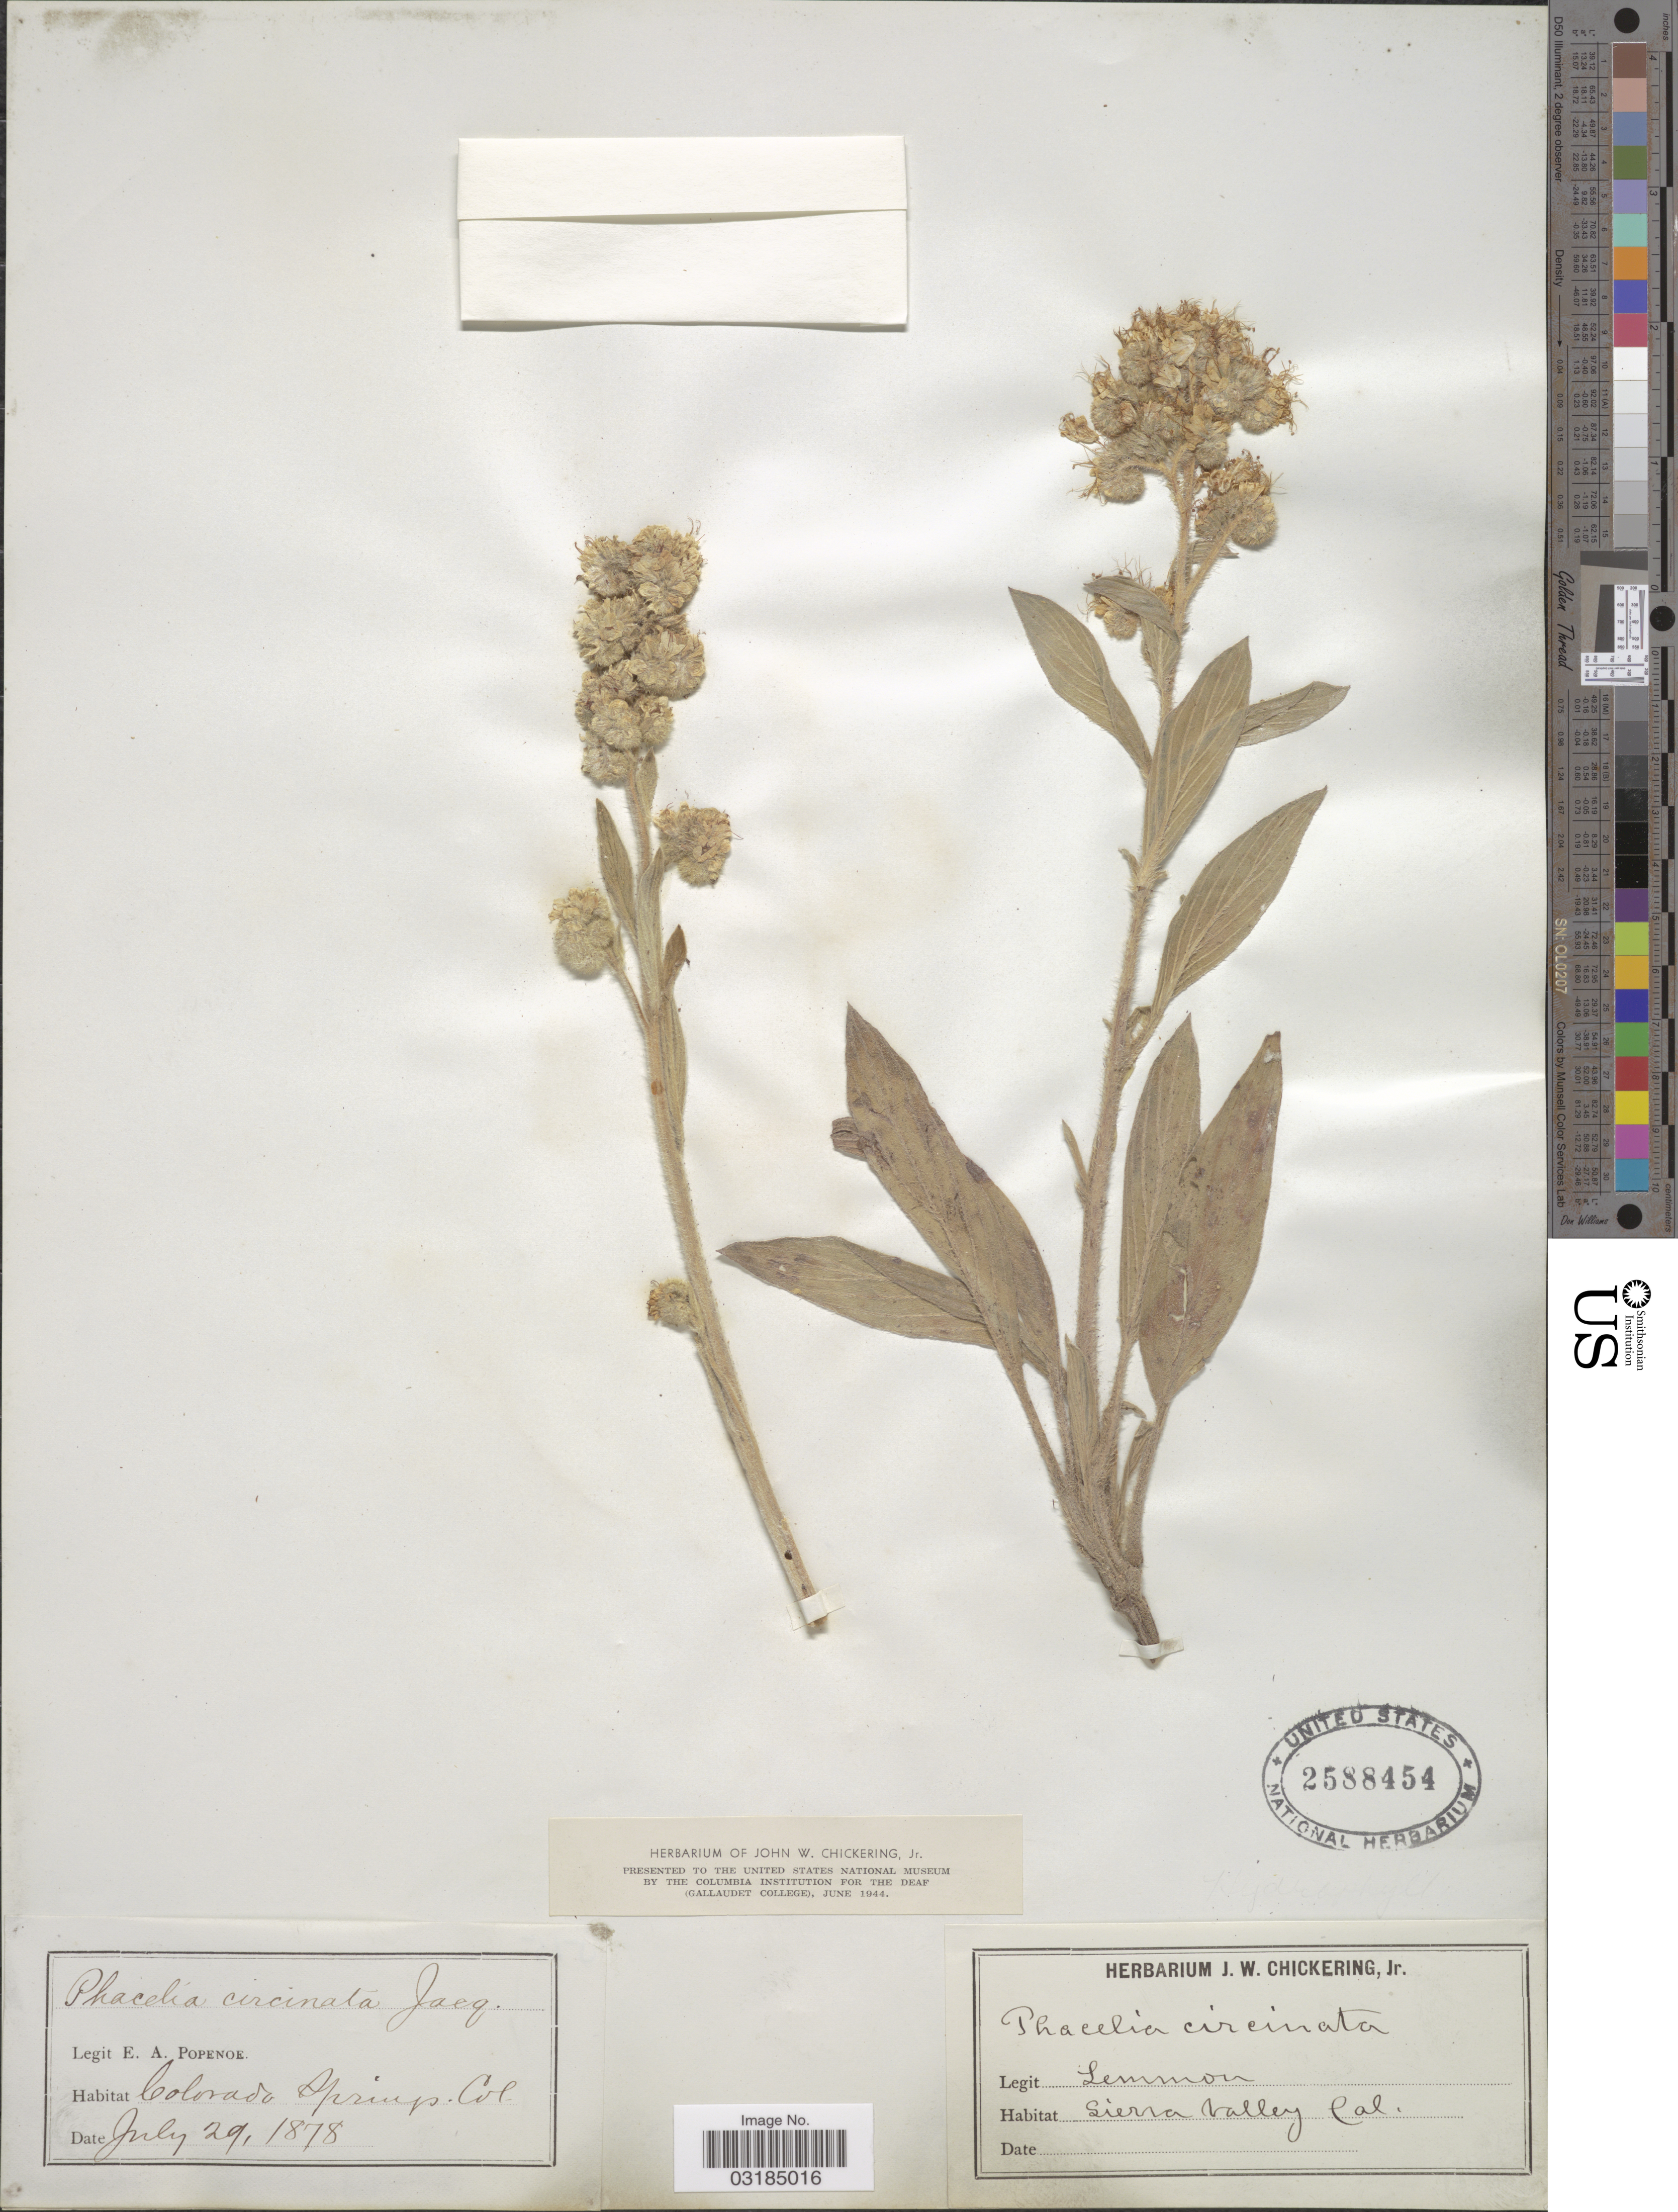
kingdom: Plantae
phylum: Tracheophyta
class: Magnoliopsida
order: Boraginales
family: Hydrophyllaceae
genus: Phacelia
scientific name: Phacelia circinata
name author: (Willd.) Jacq.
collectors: -- Lemmon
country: United States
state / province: California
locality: Siera Valley.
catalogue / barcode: US 2588454